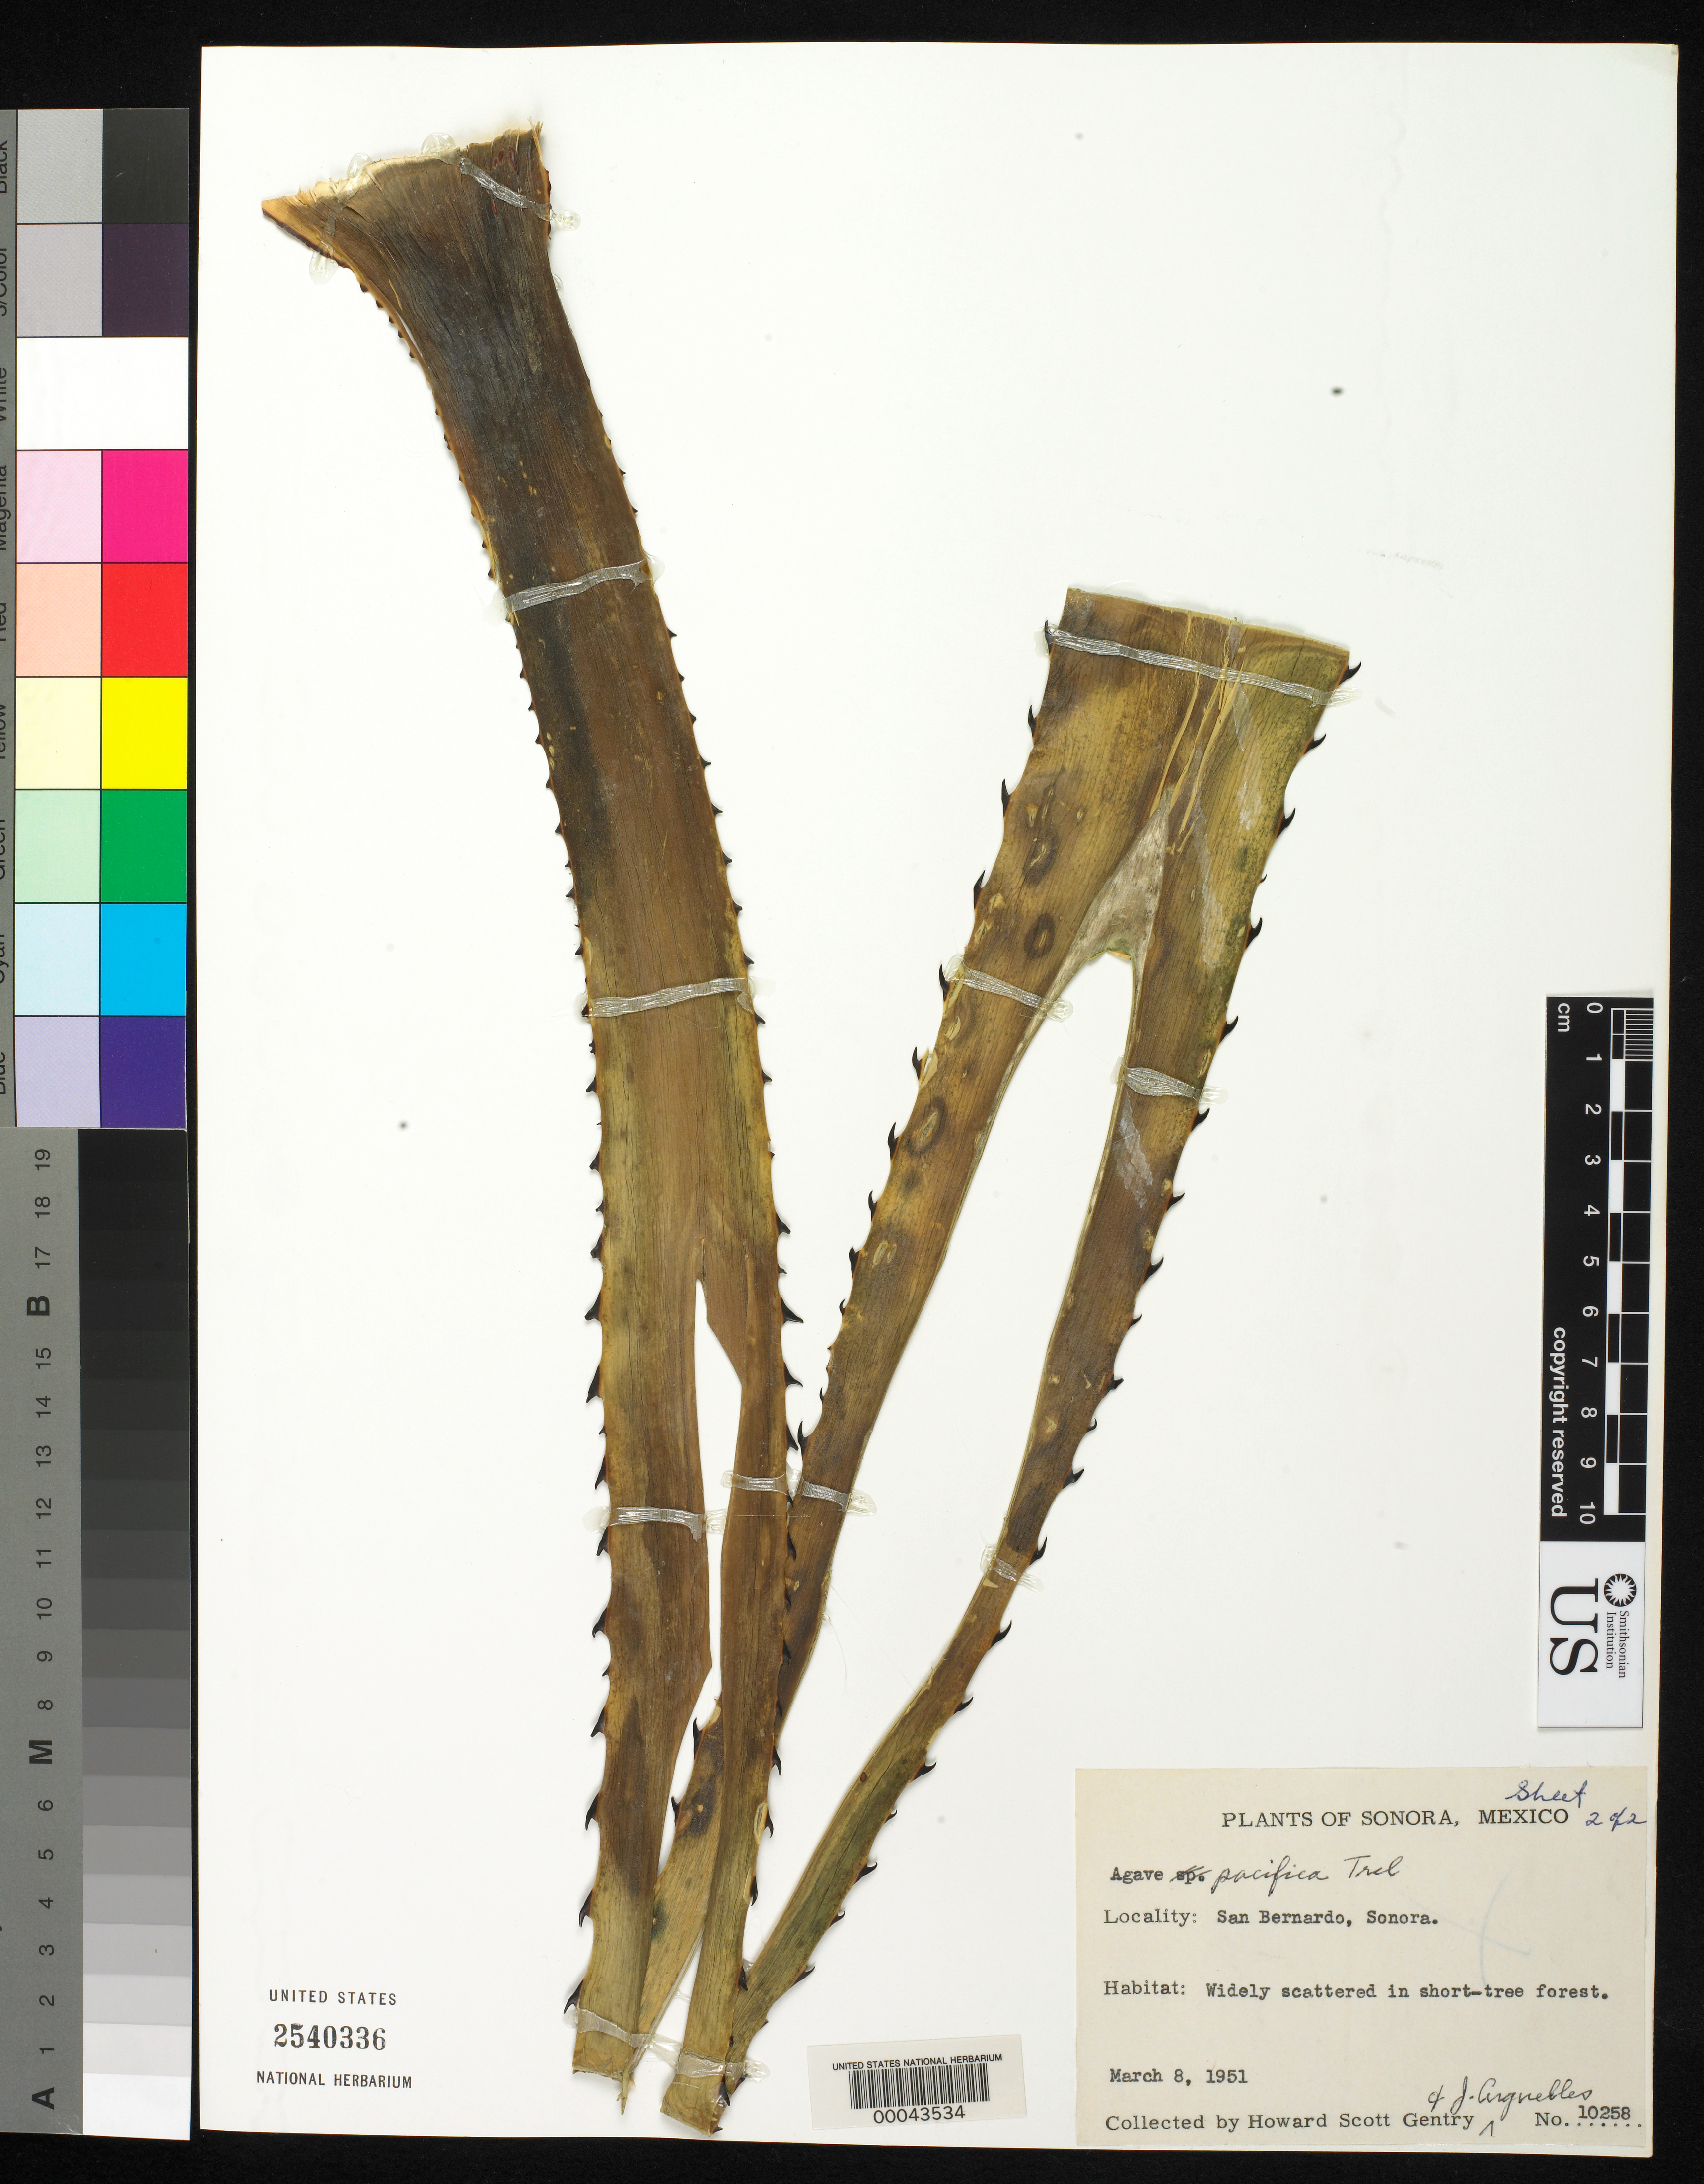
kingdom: Plantae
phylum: Tracheophyta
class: Liliopsida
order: Asparagales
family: Asparagaceae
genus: Agave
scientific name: Agave angustifolia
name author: Haw.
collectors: H. S. Gentry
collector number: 10258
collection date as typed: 08 Mar 1951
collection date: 1951-03-08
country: Mexico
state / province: Sonora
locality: San bernardo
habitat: Rocky sites in short-tree forest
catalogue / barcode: US 2540336